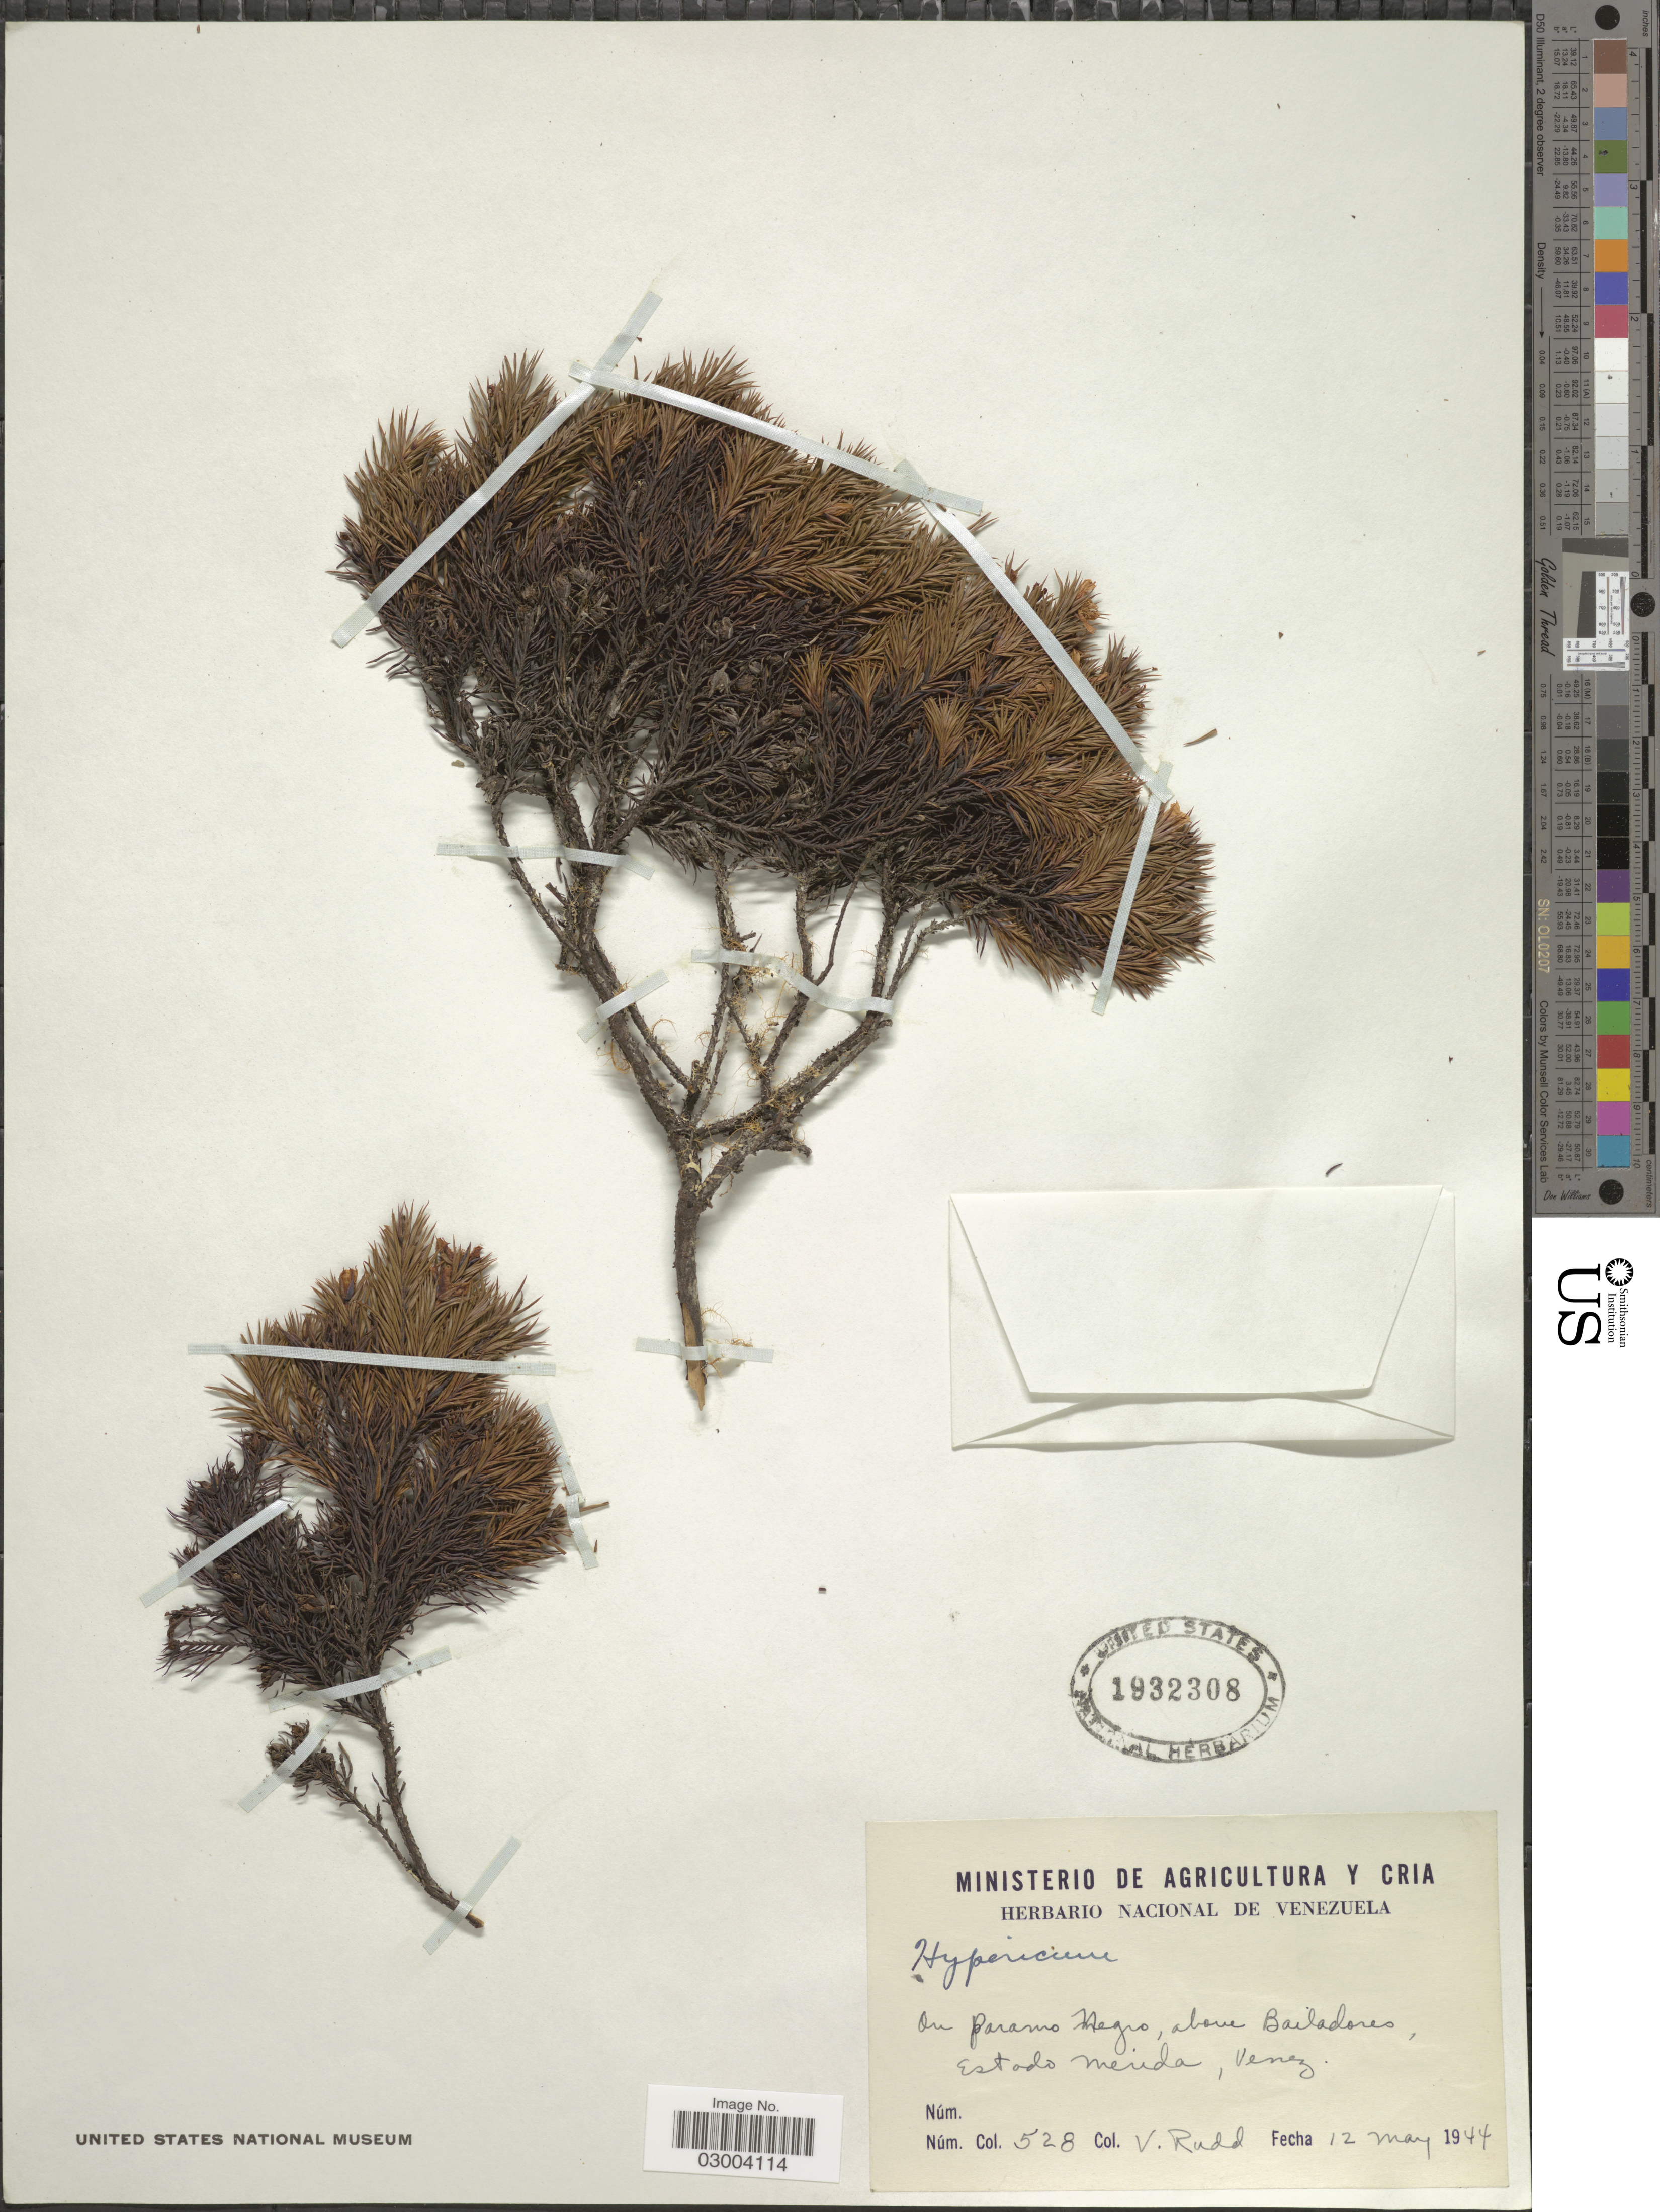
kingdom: Plantae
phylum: Tracheophyta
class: Magnoliopsida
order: Malpighiales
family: Hypericaceae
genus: Hypericum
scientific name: Hypericum pseudobrathys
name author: Turcz.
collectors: V. Rudd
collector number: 528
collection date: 1944-05-12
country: Venezuela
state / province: Mérida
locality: On Paramo Negro, above Bailadores, Estado Merida, Venez.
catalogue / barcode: US 1932308